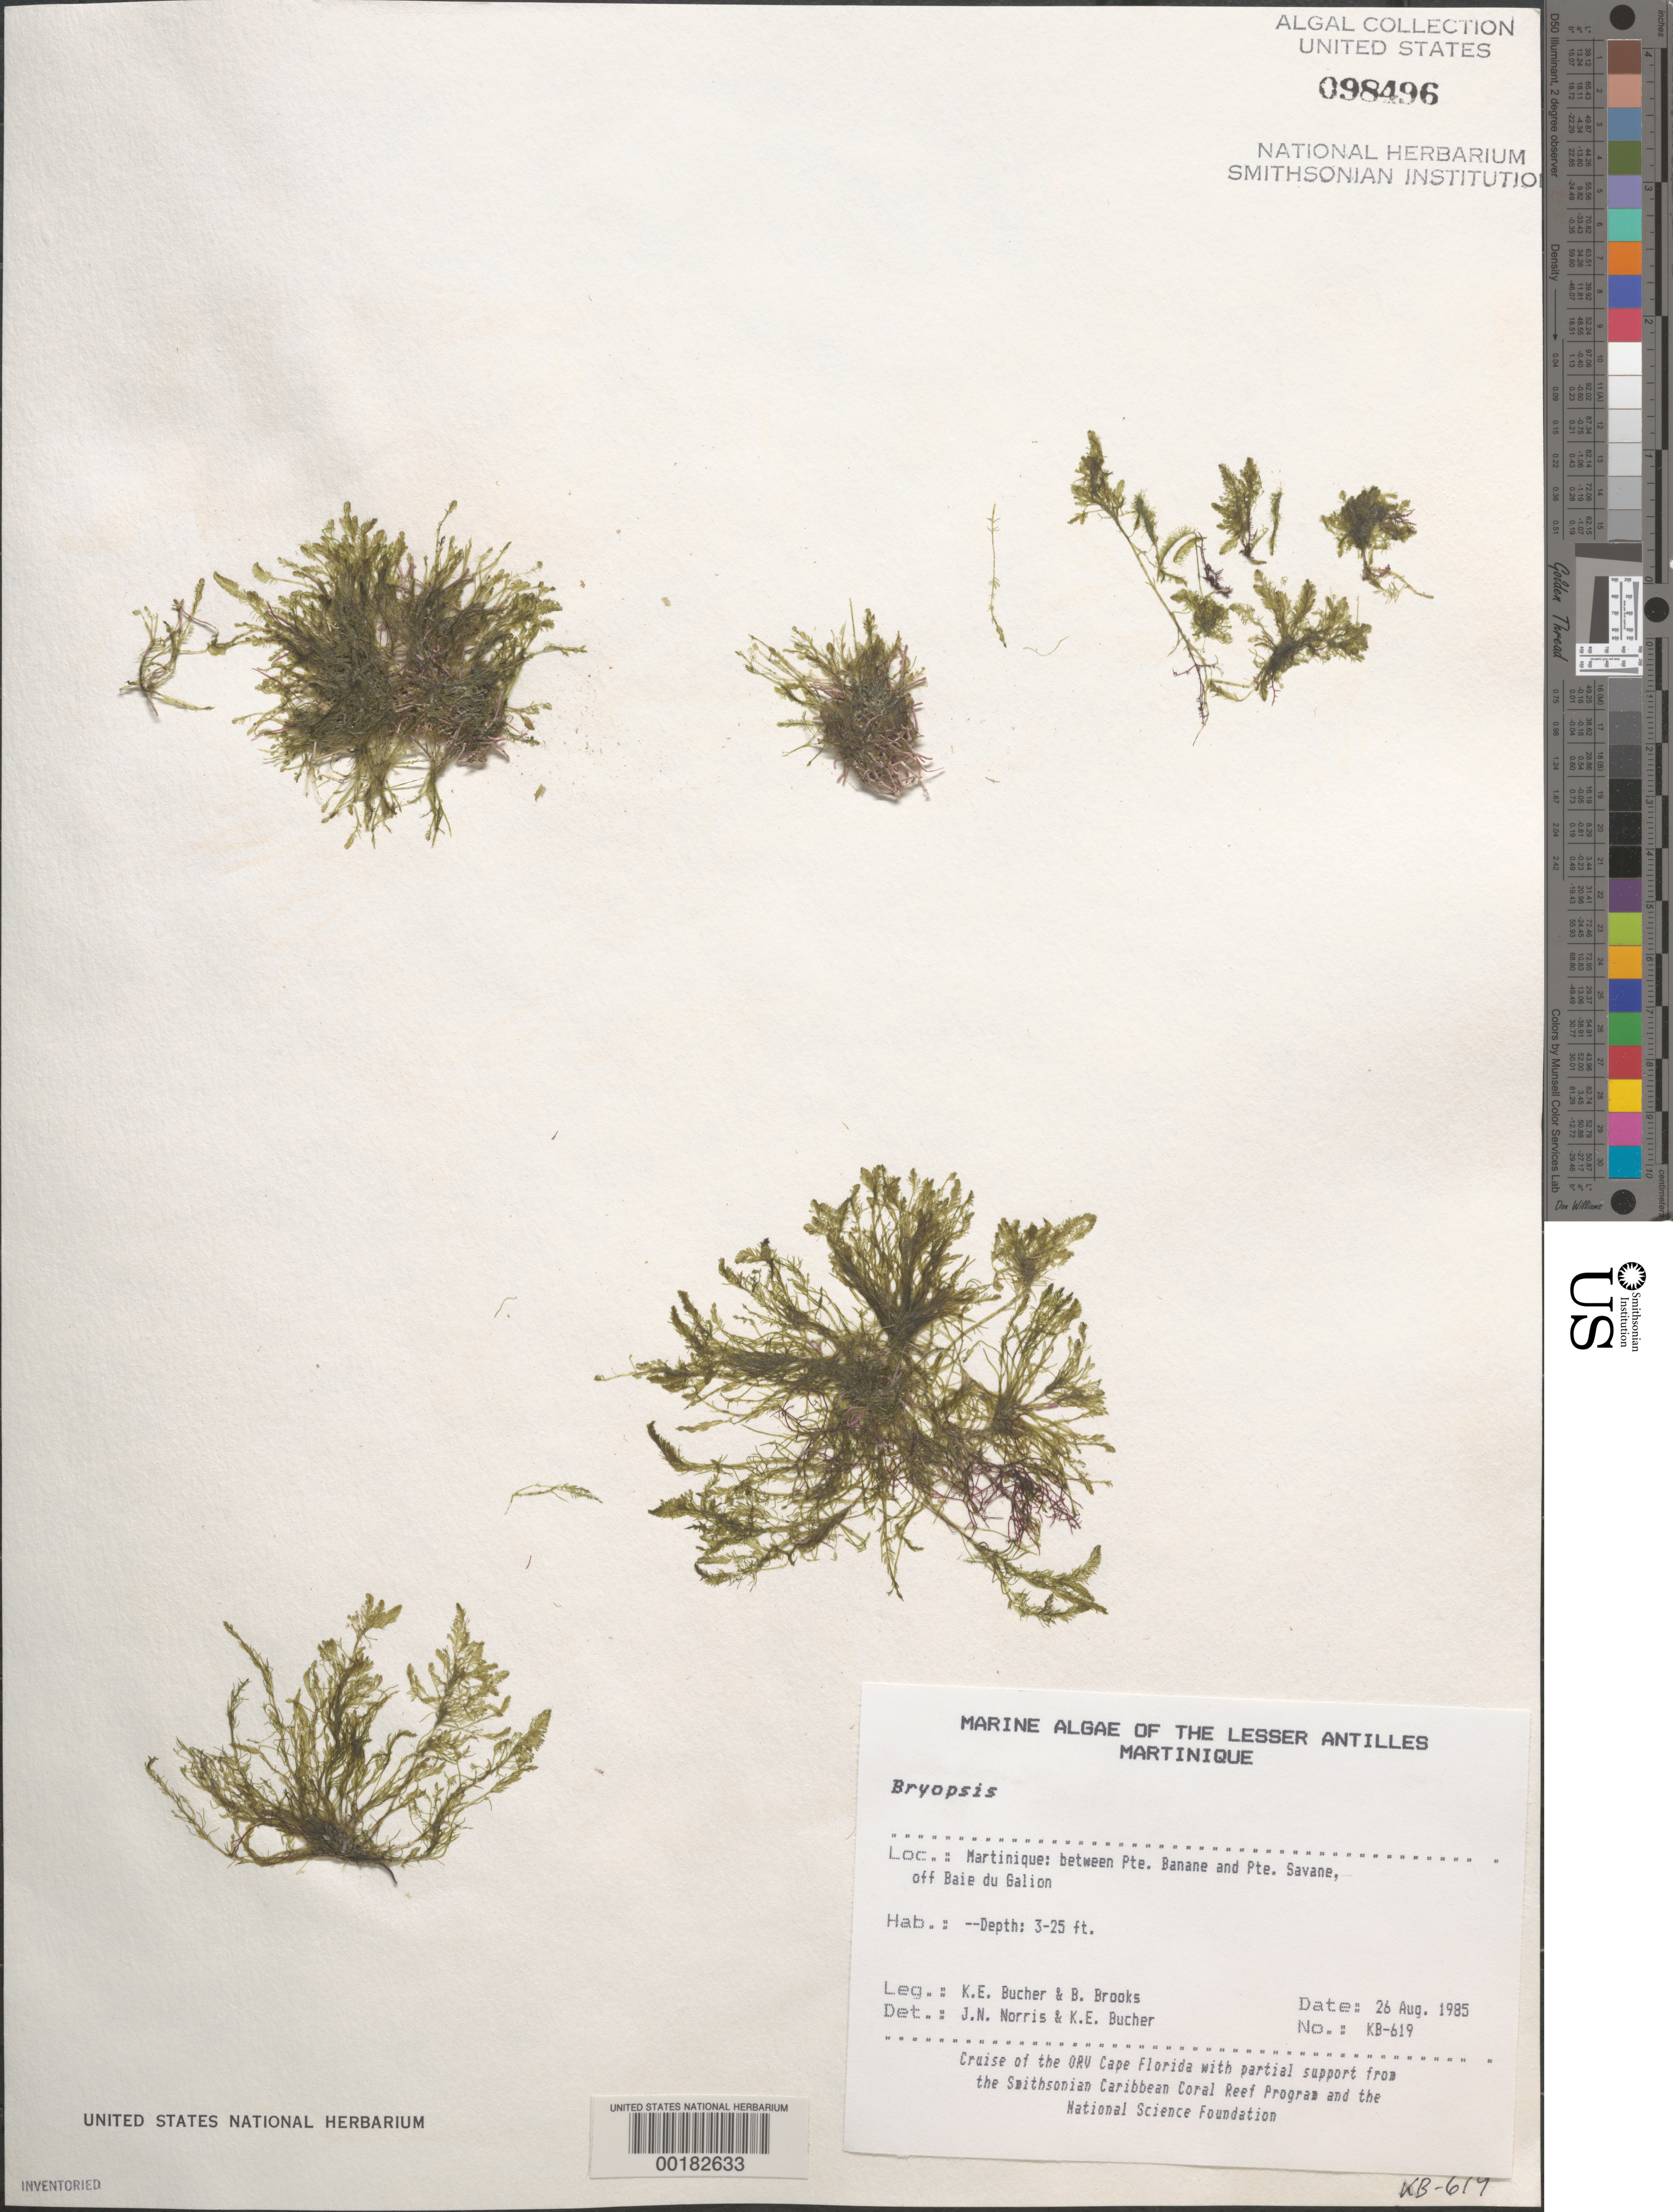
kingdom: Plantae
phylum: Chlorophyta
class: Ulvophyceae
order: Bryopsidales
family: Bryopsidaceae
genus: Bryopsis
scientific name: Bryopsis sp.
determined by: Norris, J. N.; Bucher, K. E.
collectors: K. E. Bucher & B. Brooks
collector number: Kb-619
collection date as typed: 26 Aug 1985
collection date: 1985-08-26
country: Martinique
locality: Between Pointe Banane and Pointe Savane, off Baie du Galion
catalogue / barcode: US 98496